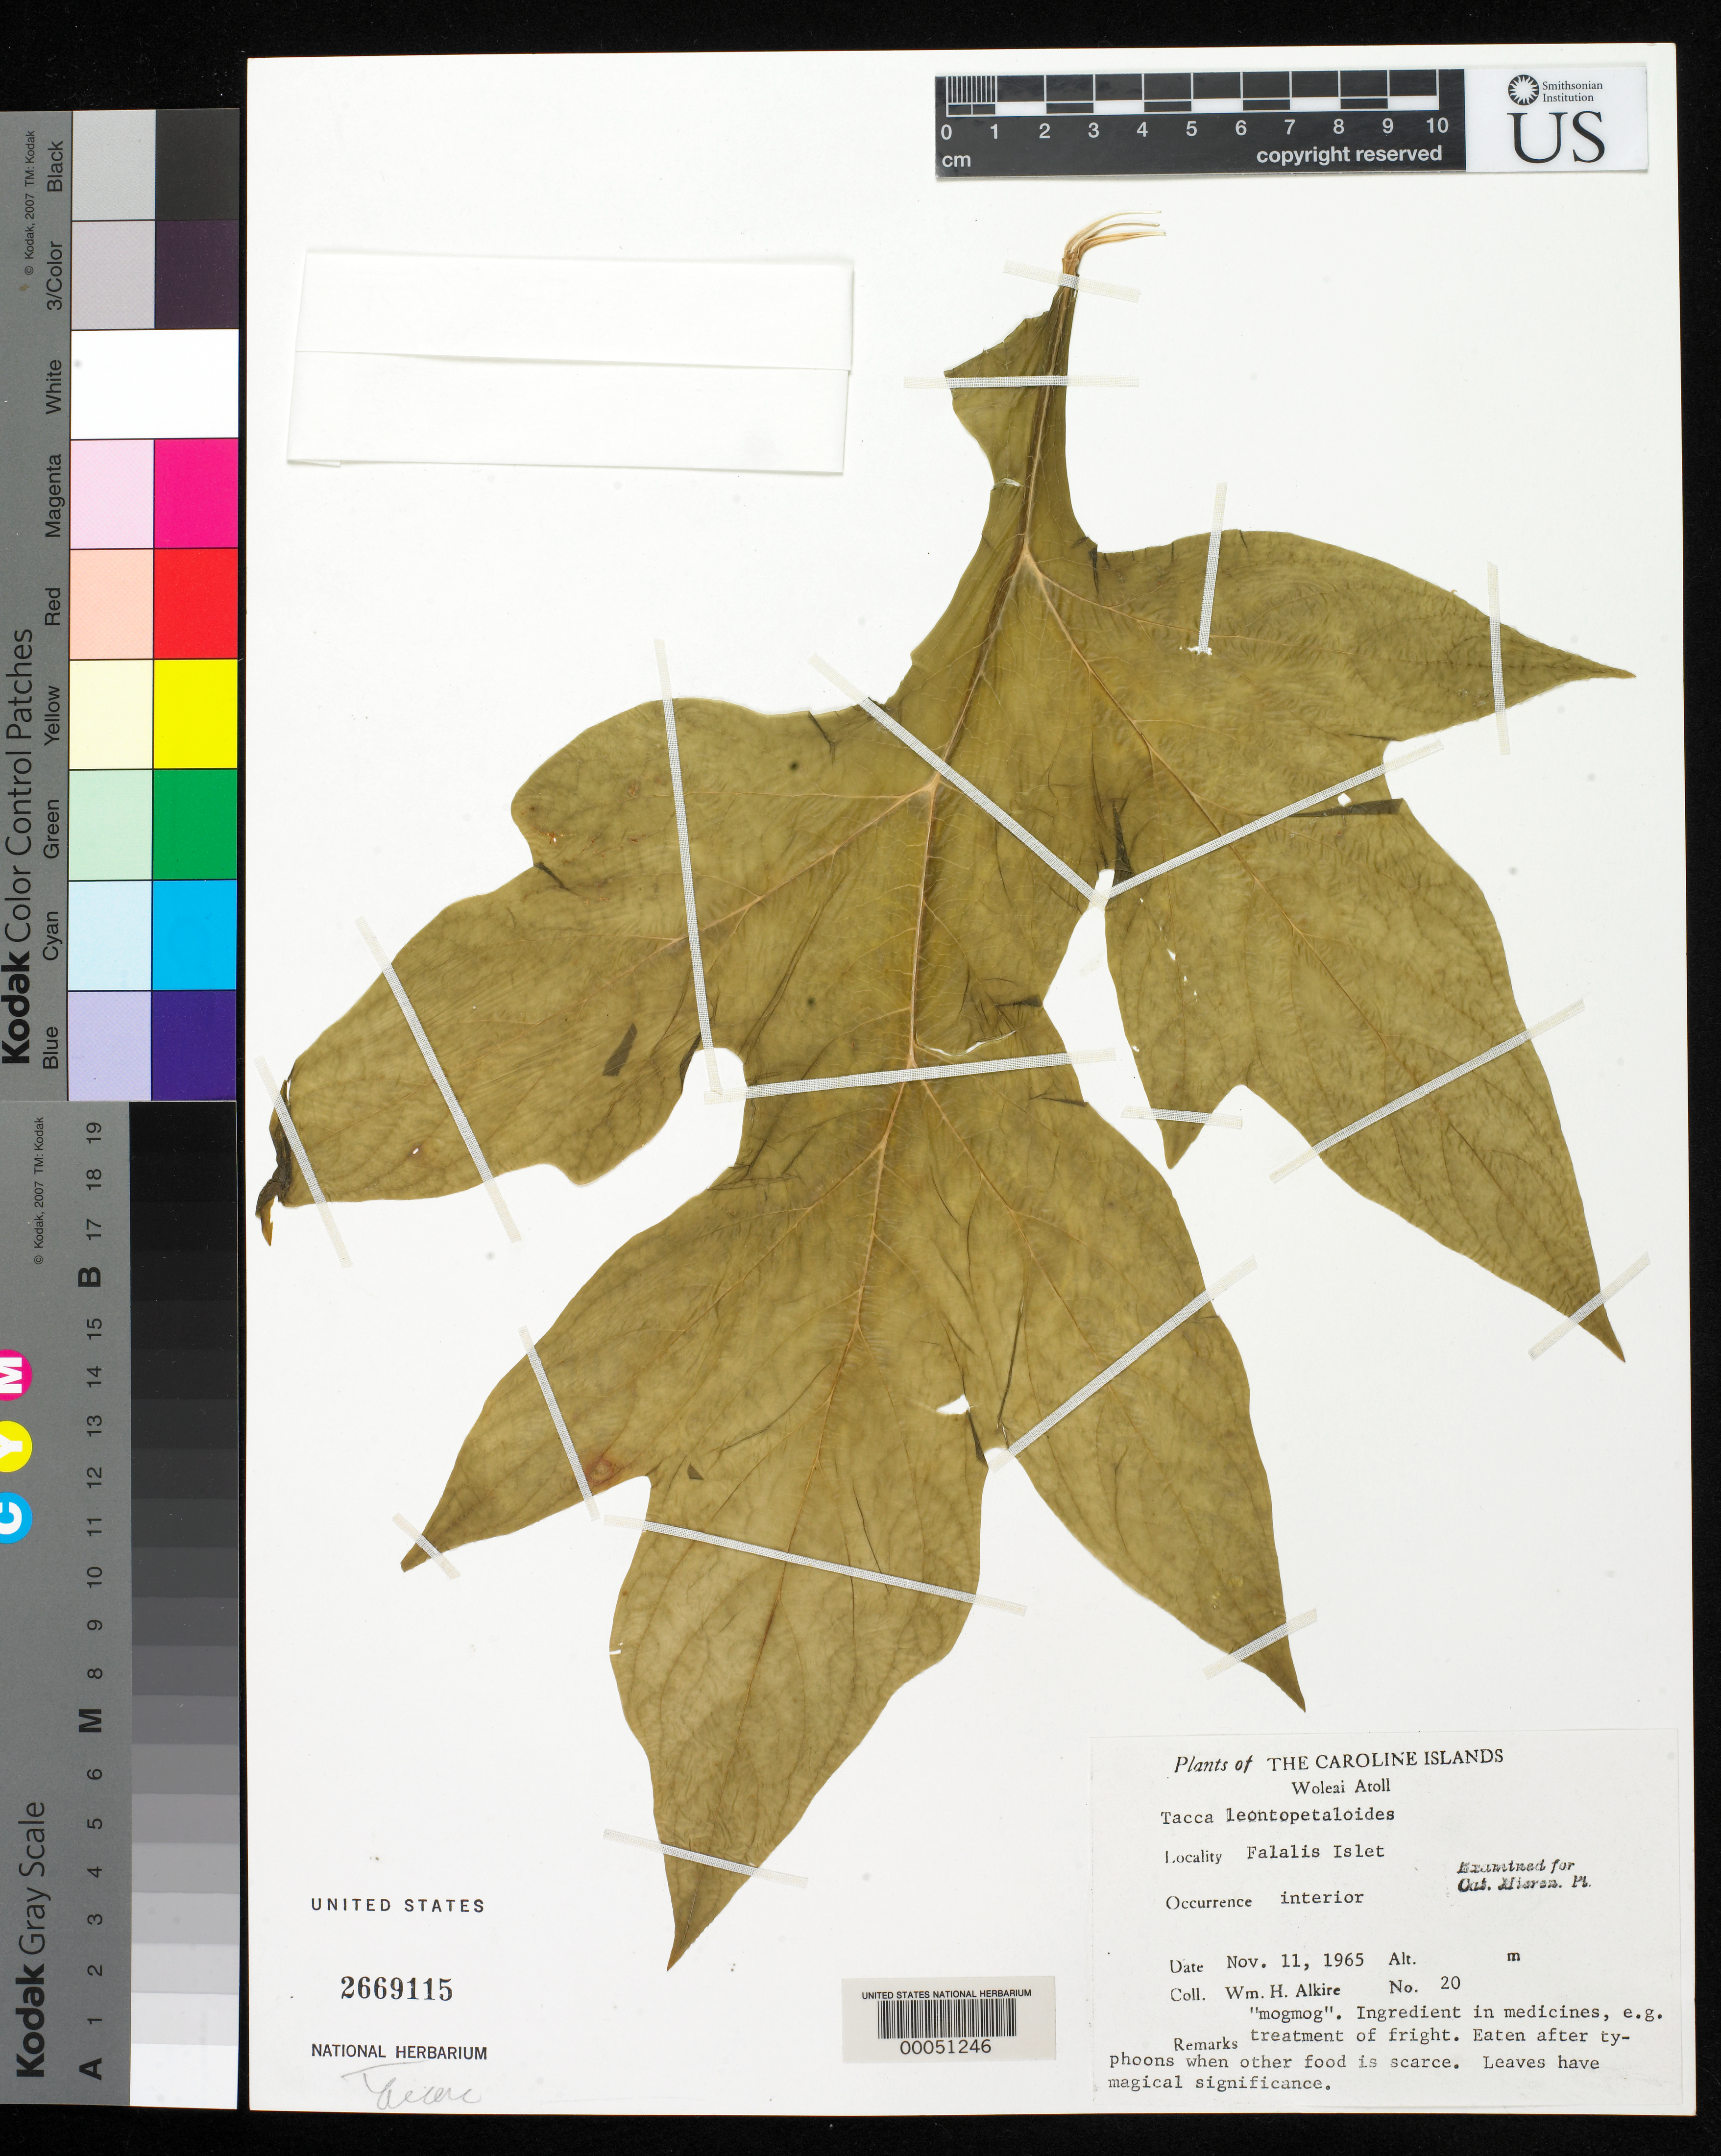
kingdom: Plantae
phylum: Tracheophyta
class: Liliopsida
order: Dioscoreales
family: Dioscoreaceae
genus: Tacca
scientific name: Tacca leontopetaloides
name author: (L.) Kuntze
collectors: W. Alkire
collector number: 20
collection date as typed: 11 Nov 1965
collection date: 1965-11-11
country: Micronesia, Federated States of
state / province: Yap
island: Woleai Atoll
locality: Woleai Atoll, Falalis Islet, interior.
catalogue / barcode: US 2669115